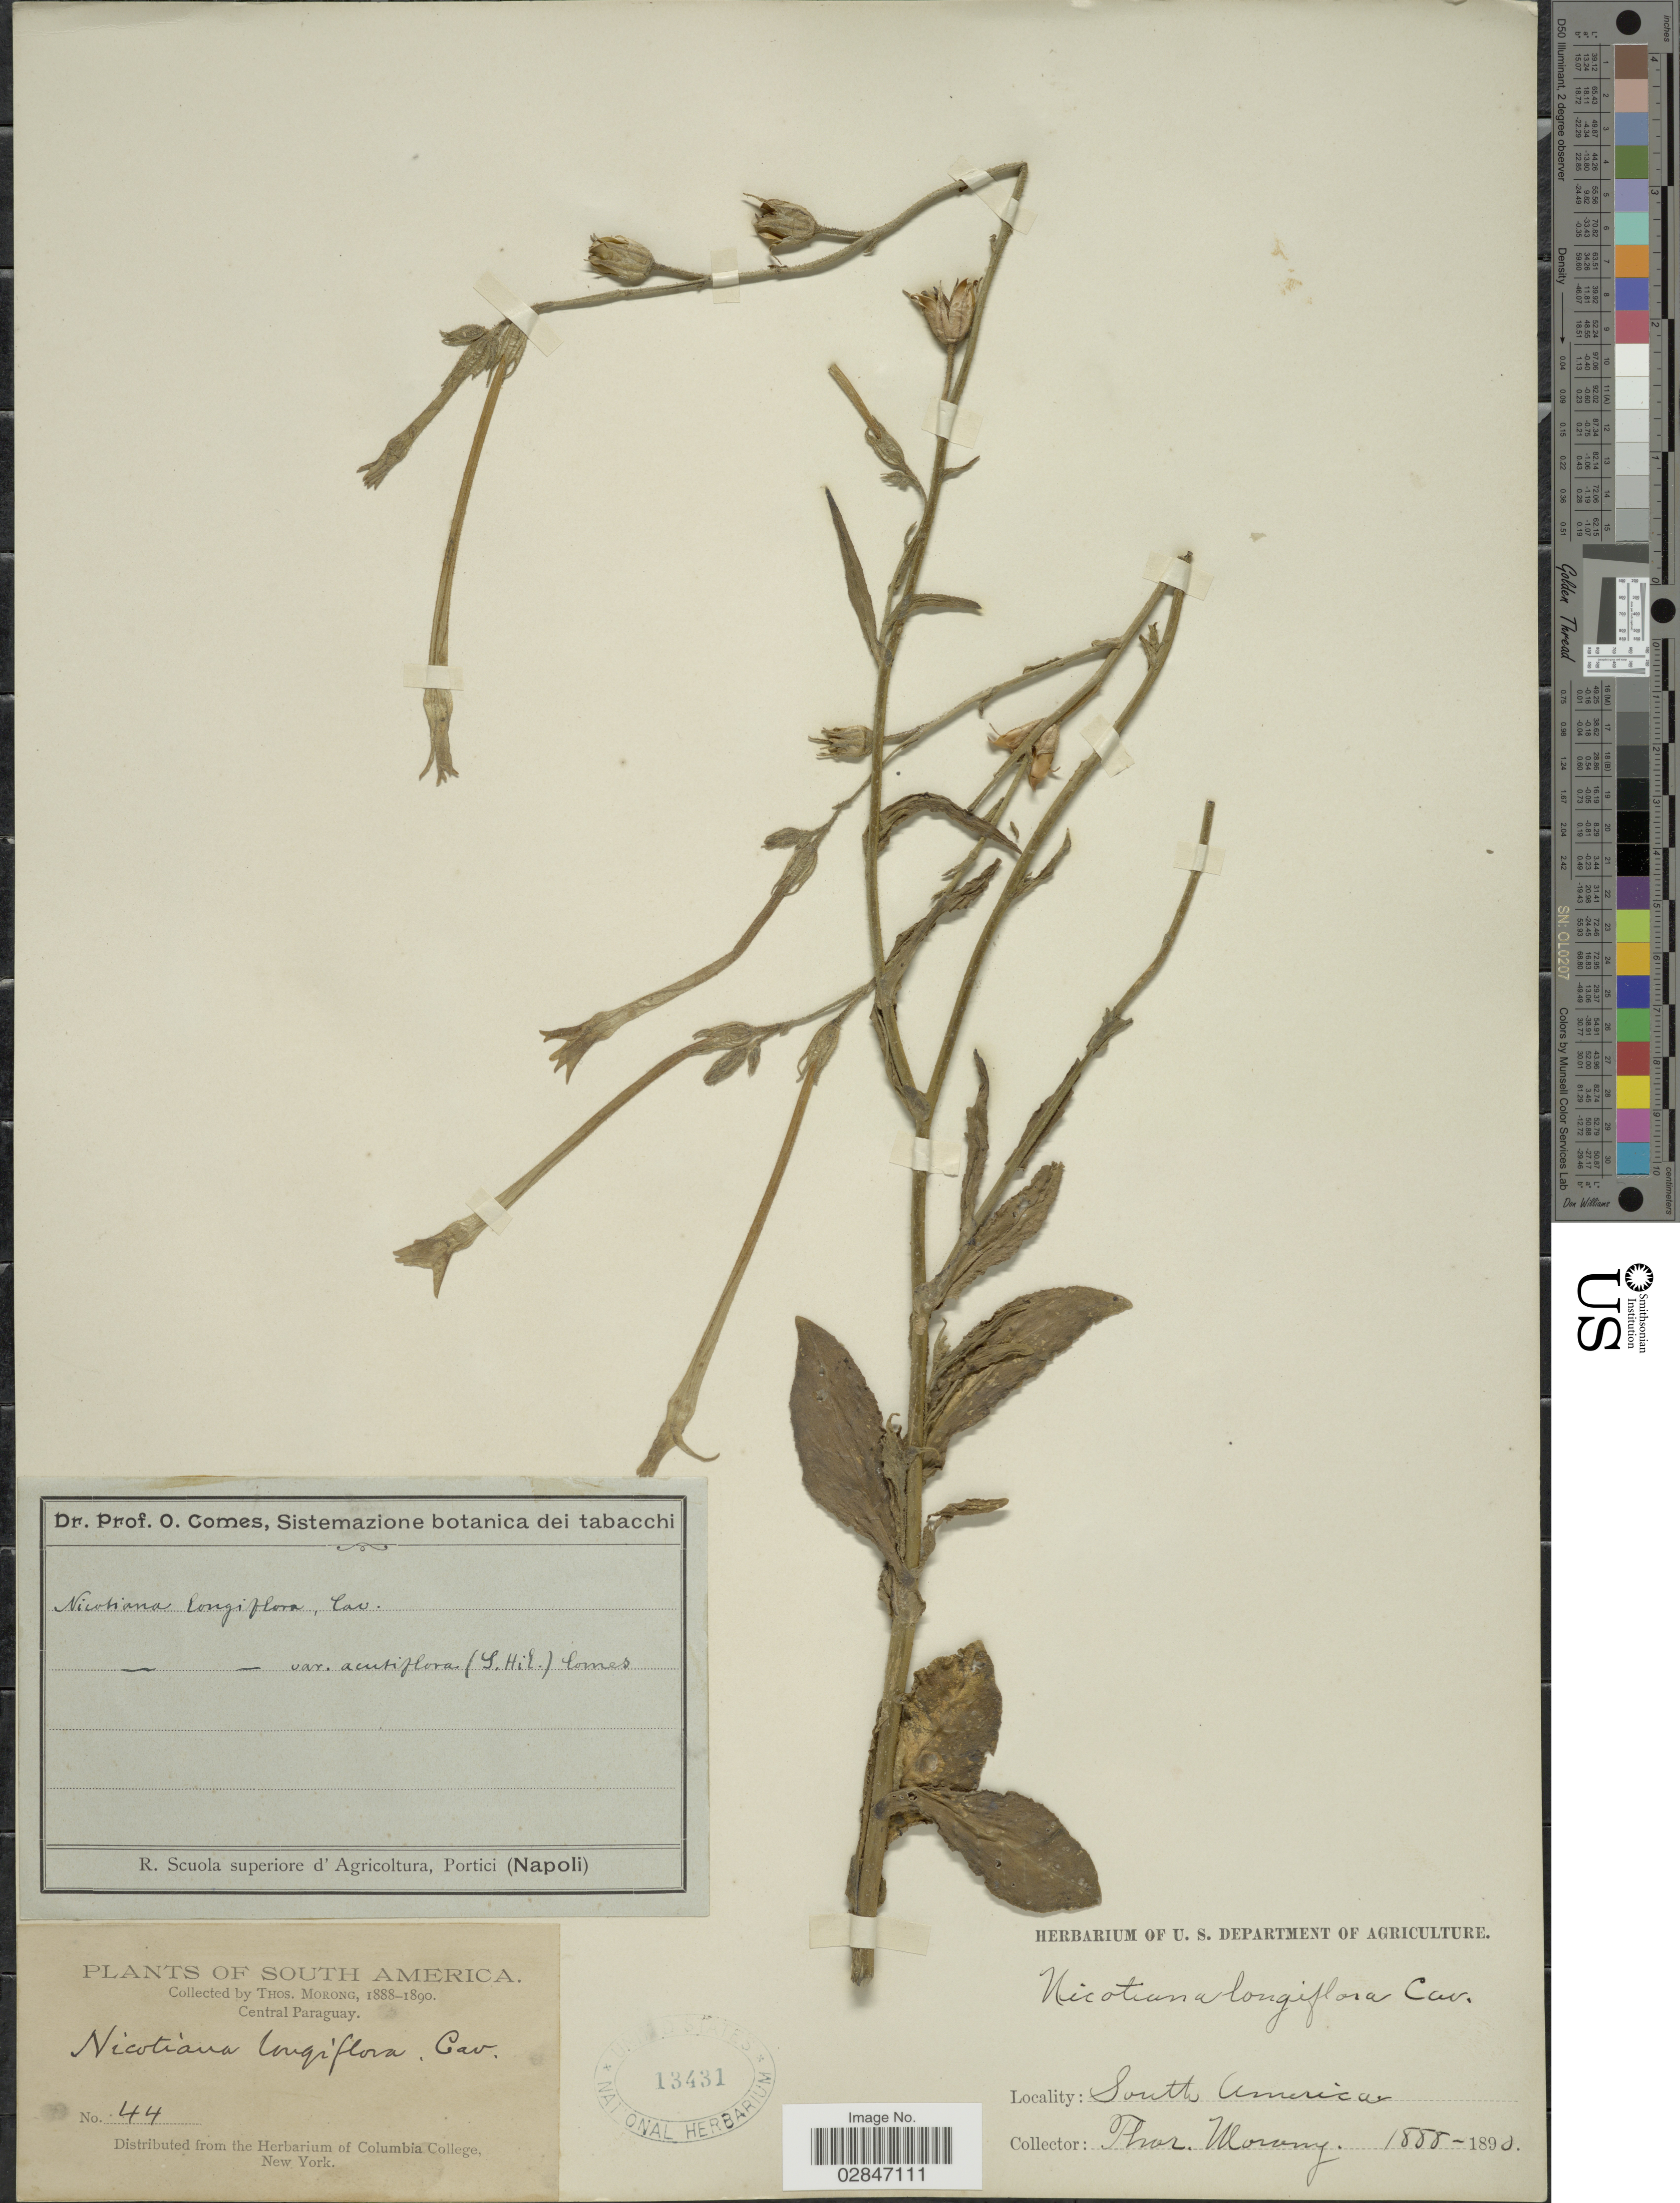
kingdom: Plantae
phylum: Tracheophyta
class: Magnoliopsida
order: Solanales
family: Solanaceae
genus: Nicotiana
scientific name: Nicotiana longiflora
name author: Cav.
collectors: ex herb. T. Morong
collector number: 44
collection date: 1888/1890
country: Paraguay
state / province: Central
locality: Central Paraguay.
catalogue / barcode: US 13431